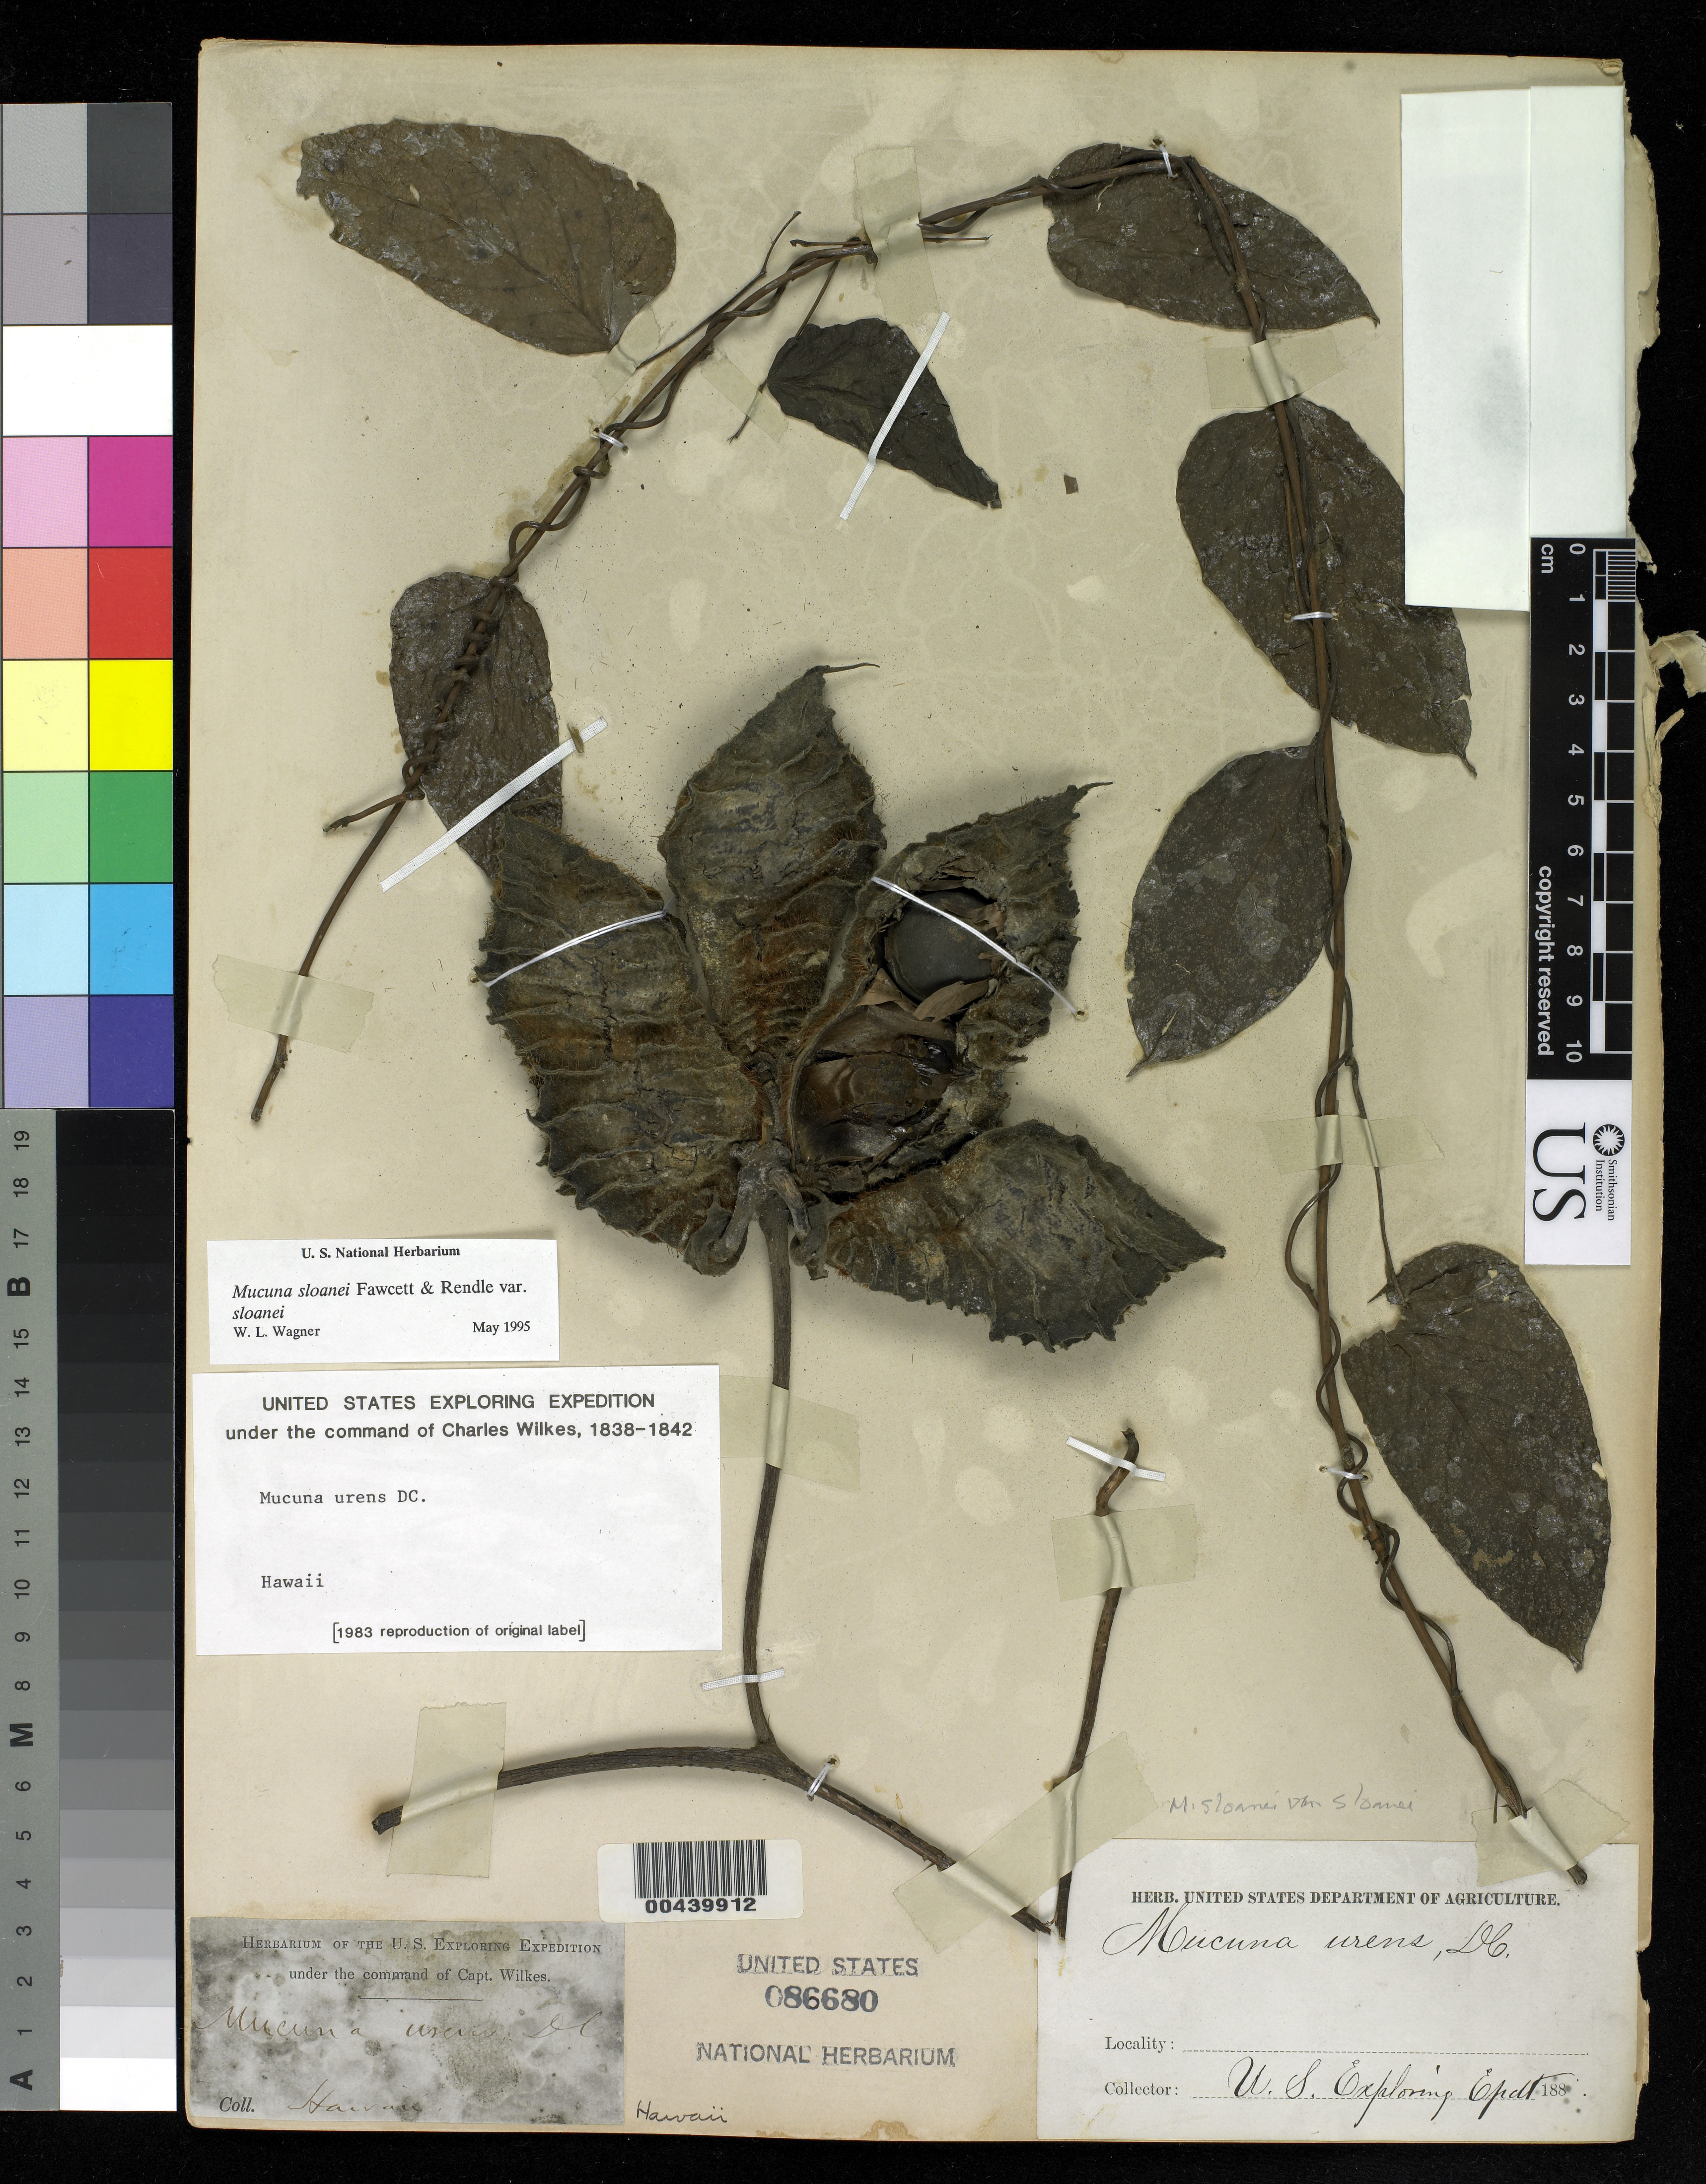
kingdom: Plantae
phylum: Tracheophyta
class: Magnoliopsida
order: Fabales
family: Fabaceae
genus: Mucuna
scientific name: Mucuna sloanei var. sloanei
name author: Fawc. & Rendle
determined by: Wagner, W. L., (BOT), Smithsonian Institution - National Museum of Natural History (UNITED STATES)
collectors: Wilkes Explor. Exped.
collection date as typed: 1838 to -- --- 1842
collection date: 1838/1842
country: United States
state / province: Hawaii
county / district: Kauai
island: Kaua'i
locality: Hawaii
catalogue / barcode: US 86680